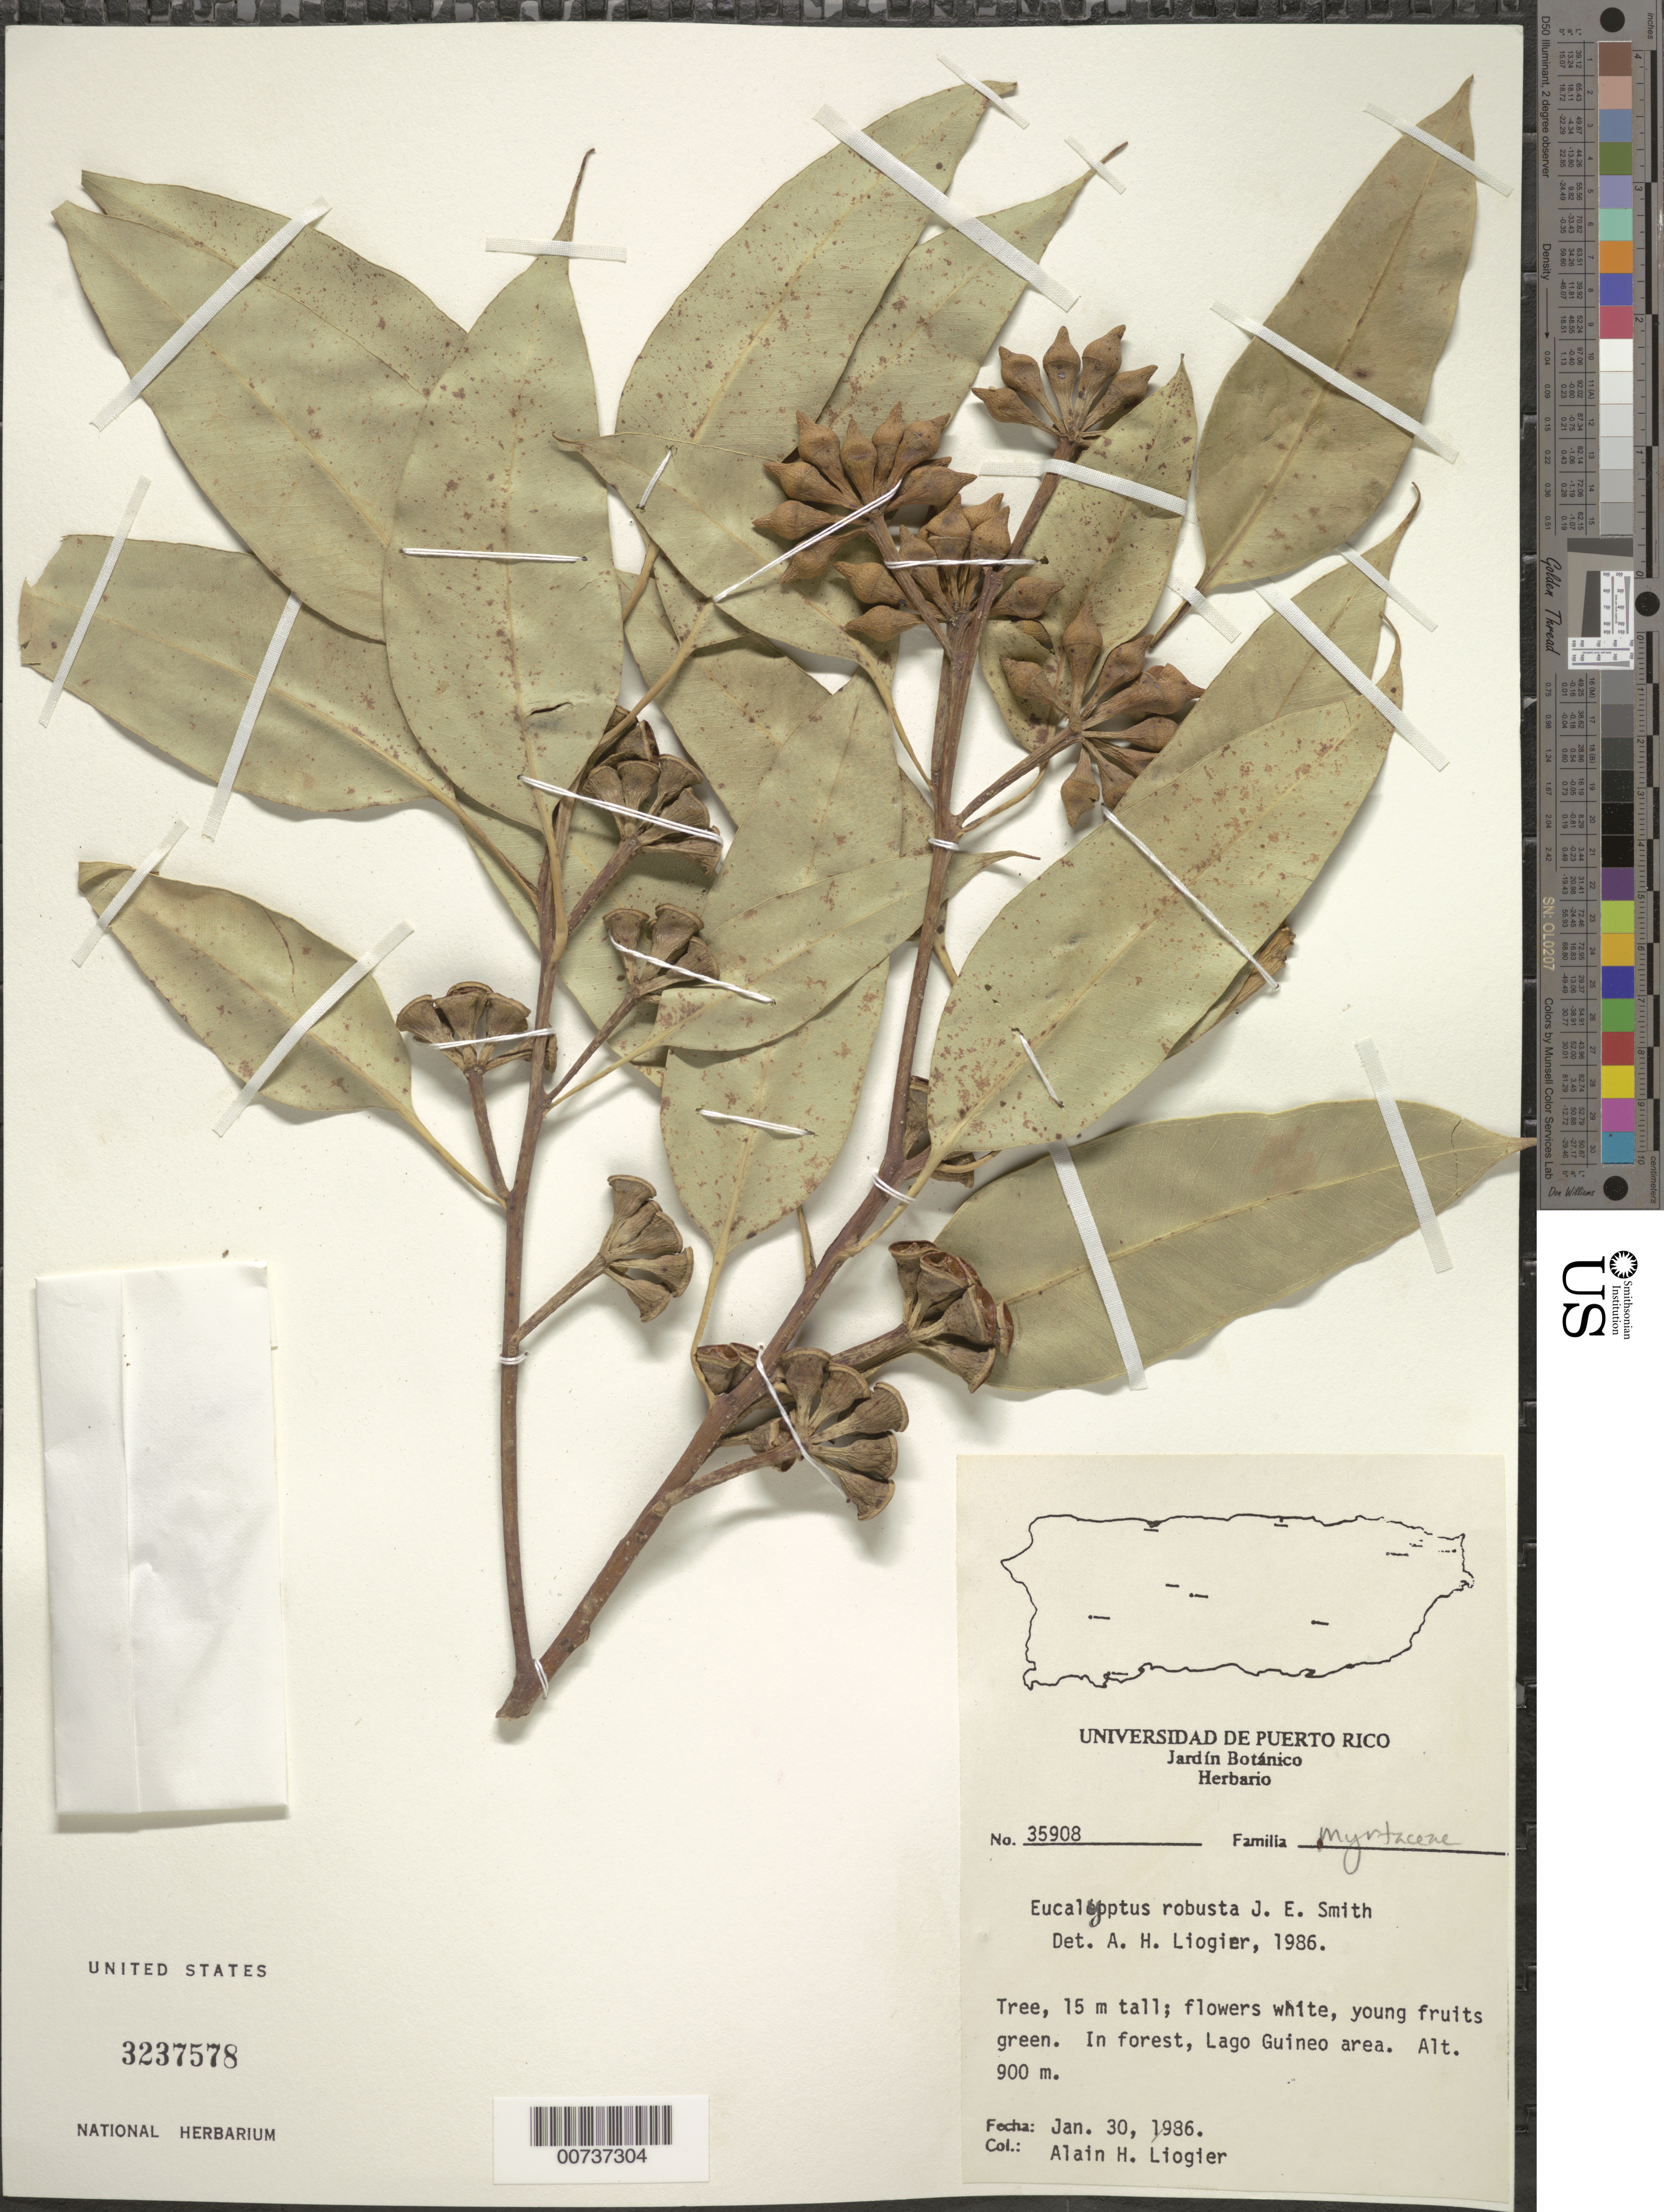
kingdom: Plantae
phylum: Tracheophyta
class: Magnoliopsida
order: Myrtales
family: Myrtaceae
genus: Eucalyptus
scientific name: Eucalyptus robusta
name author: Sm.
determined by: Liogier, Alain H.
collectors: A. H. Liogier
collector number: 35908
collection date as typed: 30 Jan 1986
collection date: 1986-01-30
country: Puerto Rico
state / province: Villalba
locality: Lago Guineo Area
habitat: In forest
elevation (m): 900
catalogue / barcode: US 3237578